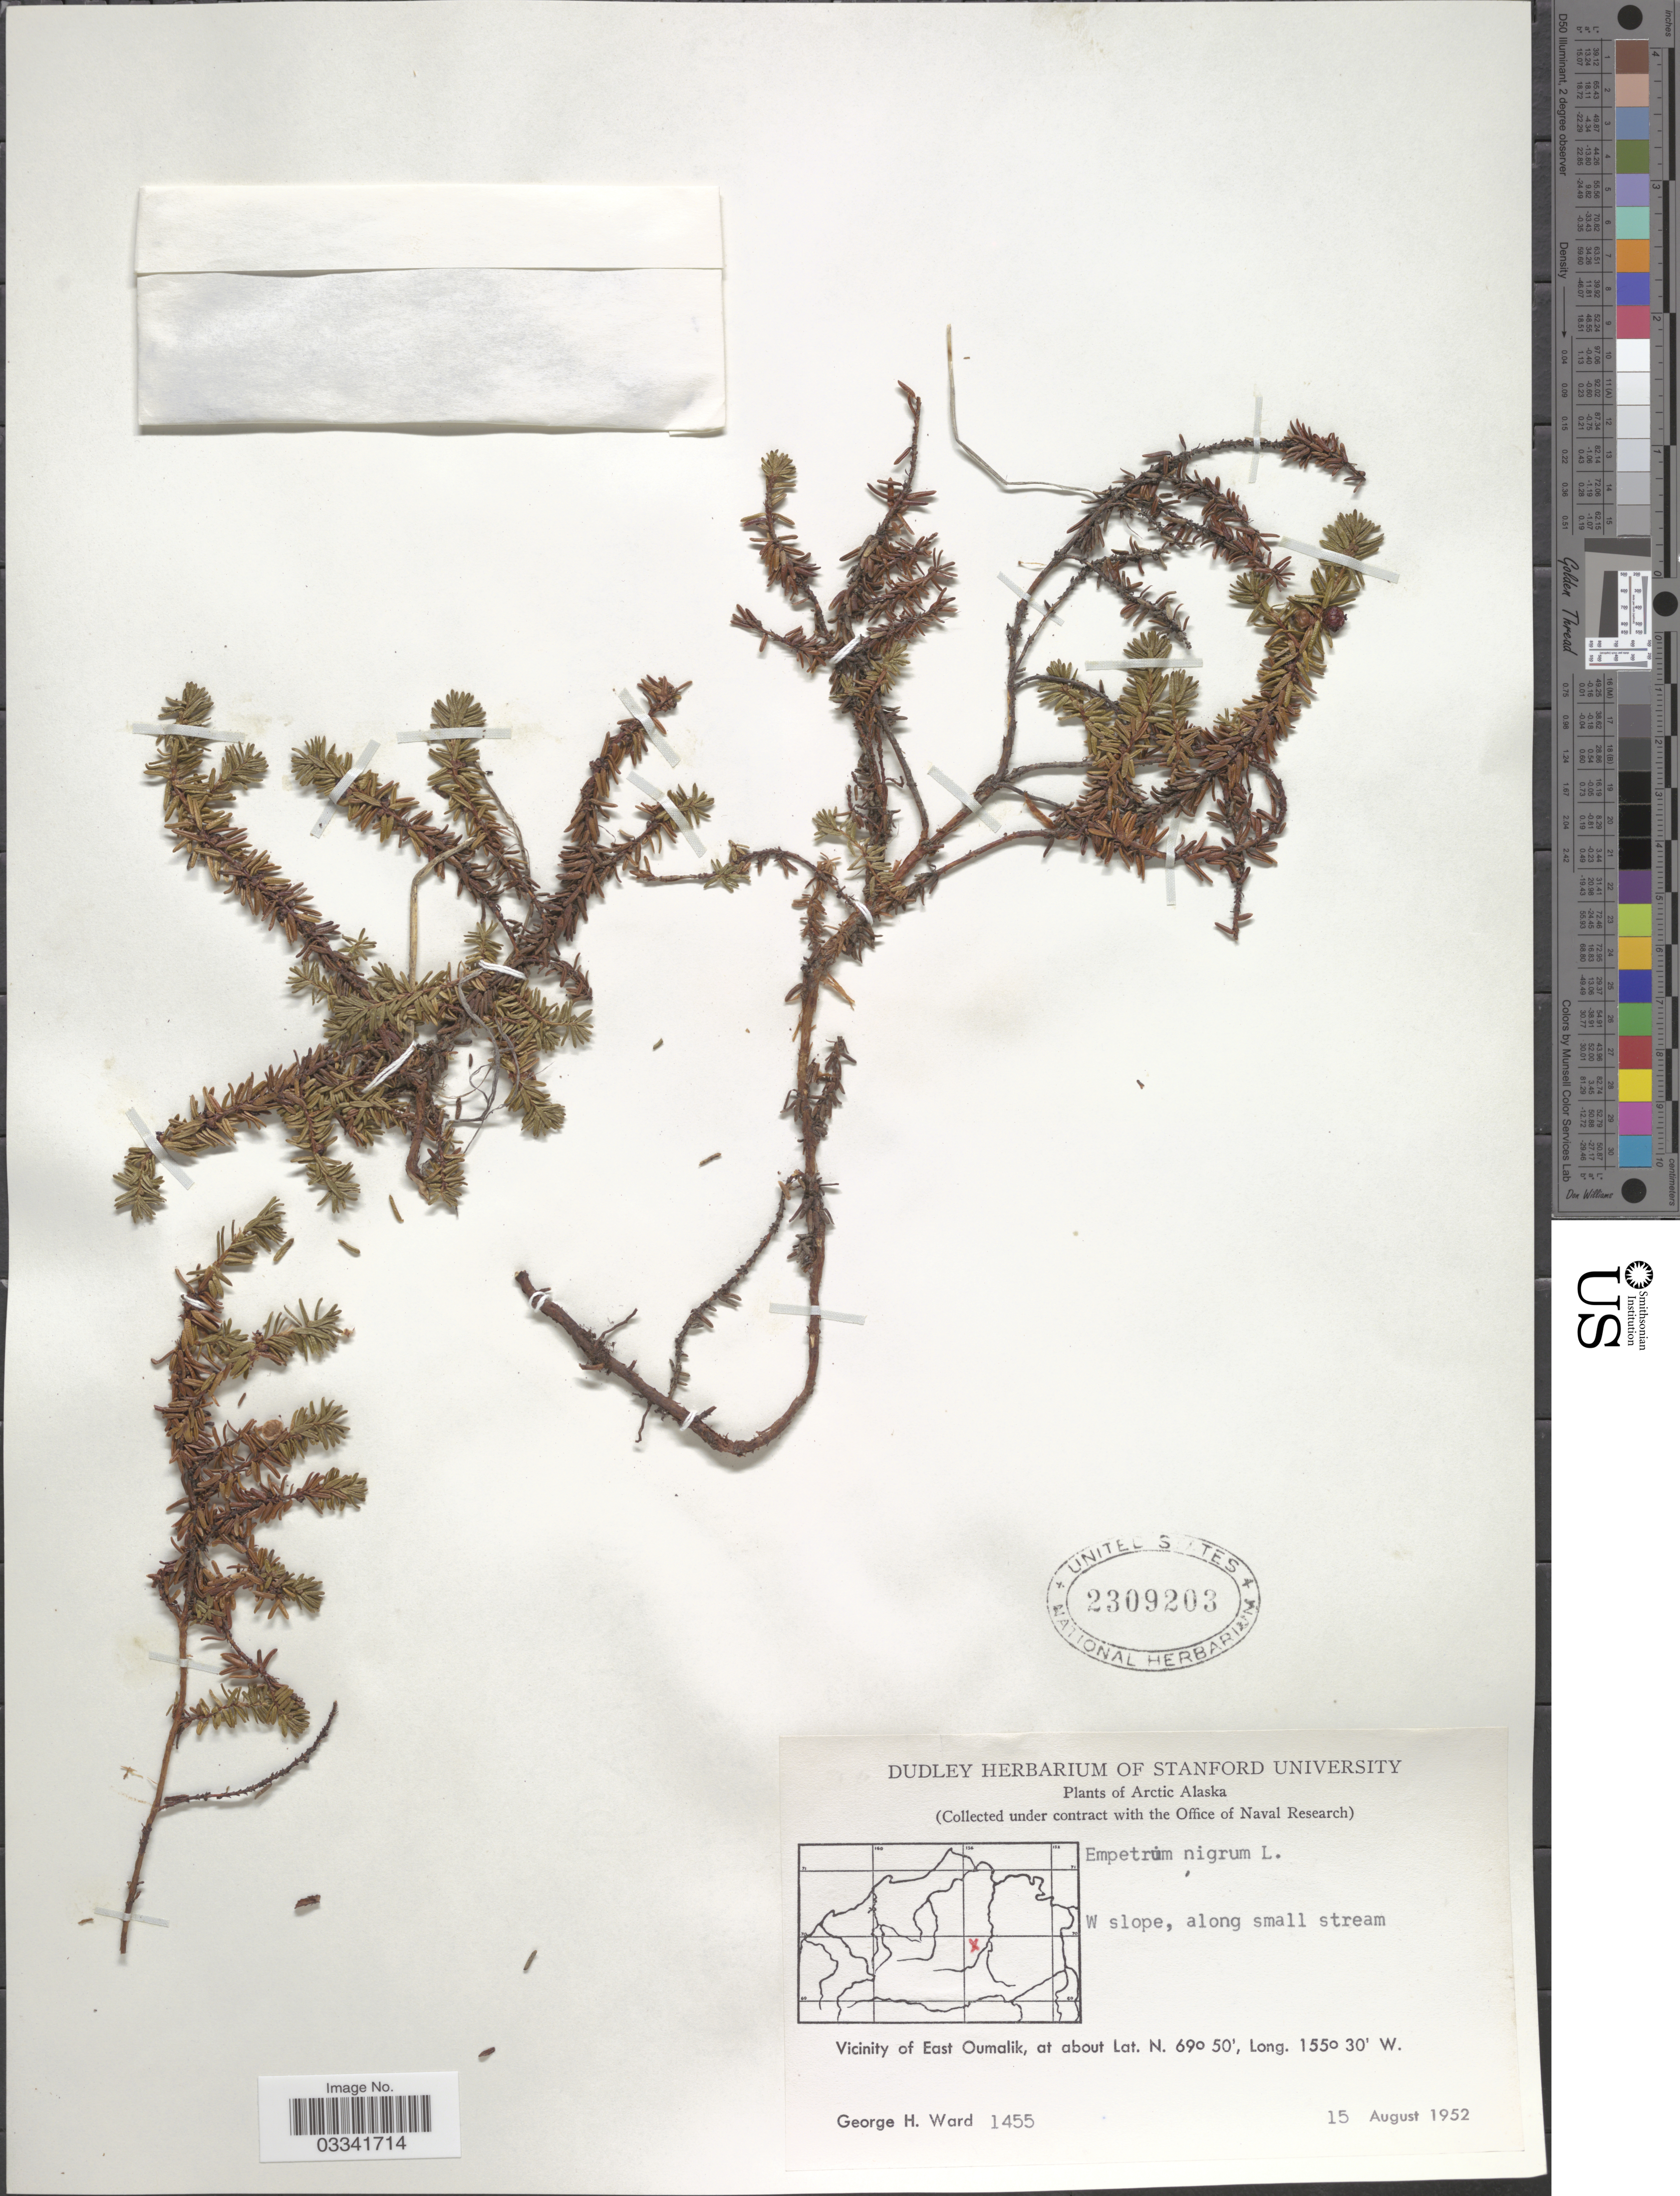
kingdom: Plantae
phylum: Tracheophyta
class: Magnoliopsida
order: Ericales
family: Ericaceae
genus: Empetrum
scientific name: Empetrum nigrum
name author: L.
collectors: G. H. Ward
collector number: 1455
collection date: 1952-08-15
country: United States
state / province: Alaska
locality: Arctic Alaska. W slope, along small stream. Vicinity of East Oumalik.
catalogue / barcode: US 2309203